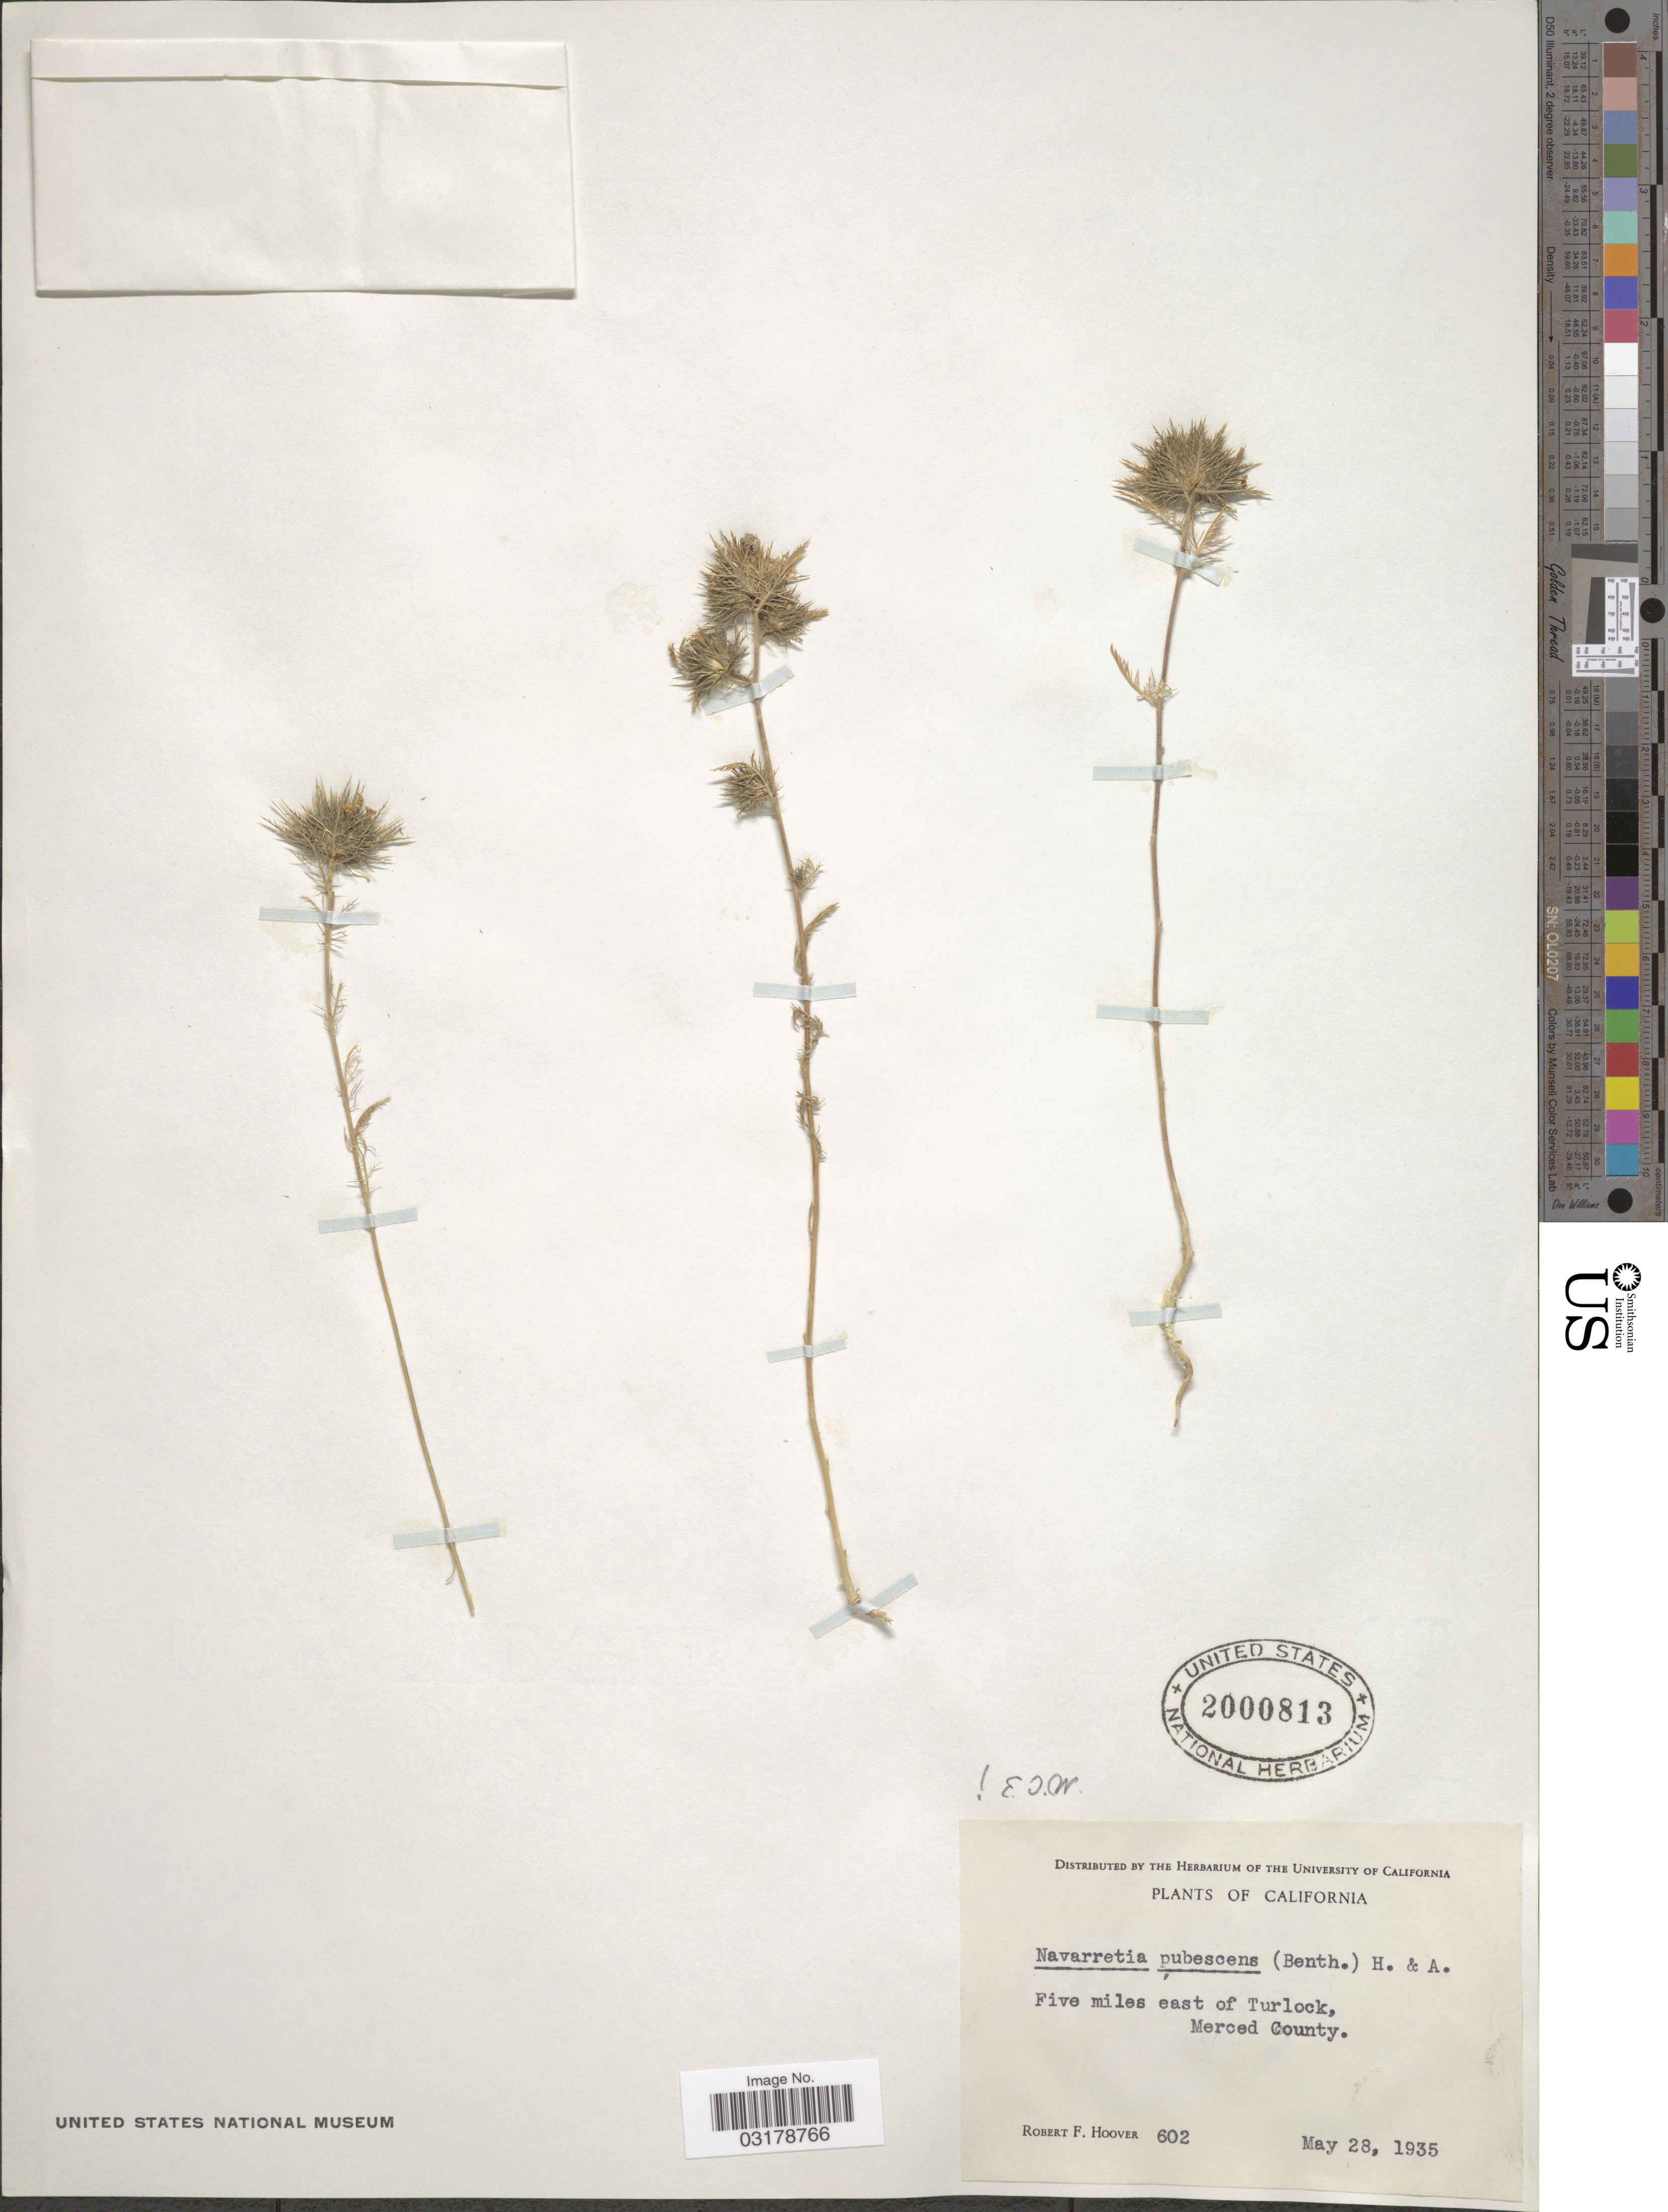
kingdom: Plantae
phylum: Tracheophyta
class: Magnoliopsida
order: Ericales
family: Polemoniaceae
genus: Navarretia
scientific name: Navarretia pubescens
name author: (Benth.) Hook. & Arn.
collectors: R. F. Hoover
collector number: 602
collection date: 1935-05-28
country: United States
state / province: California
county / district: Merced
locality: Five miles east of Turlock, Merced County.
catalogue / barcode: US 2000813